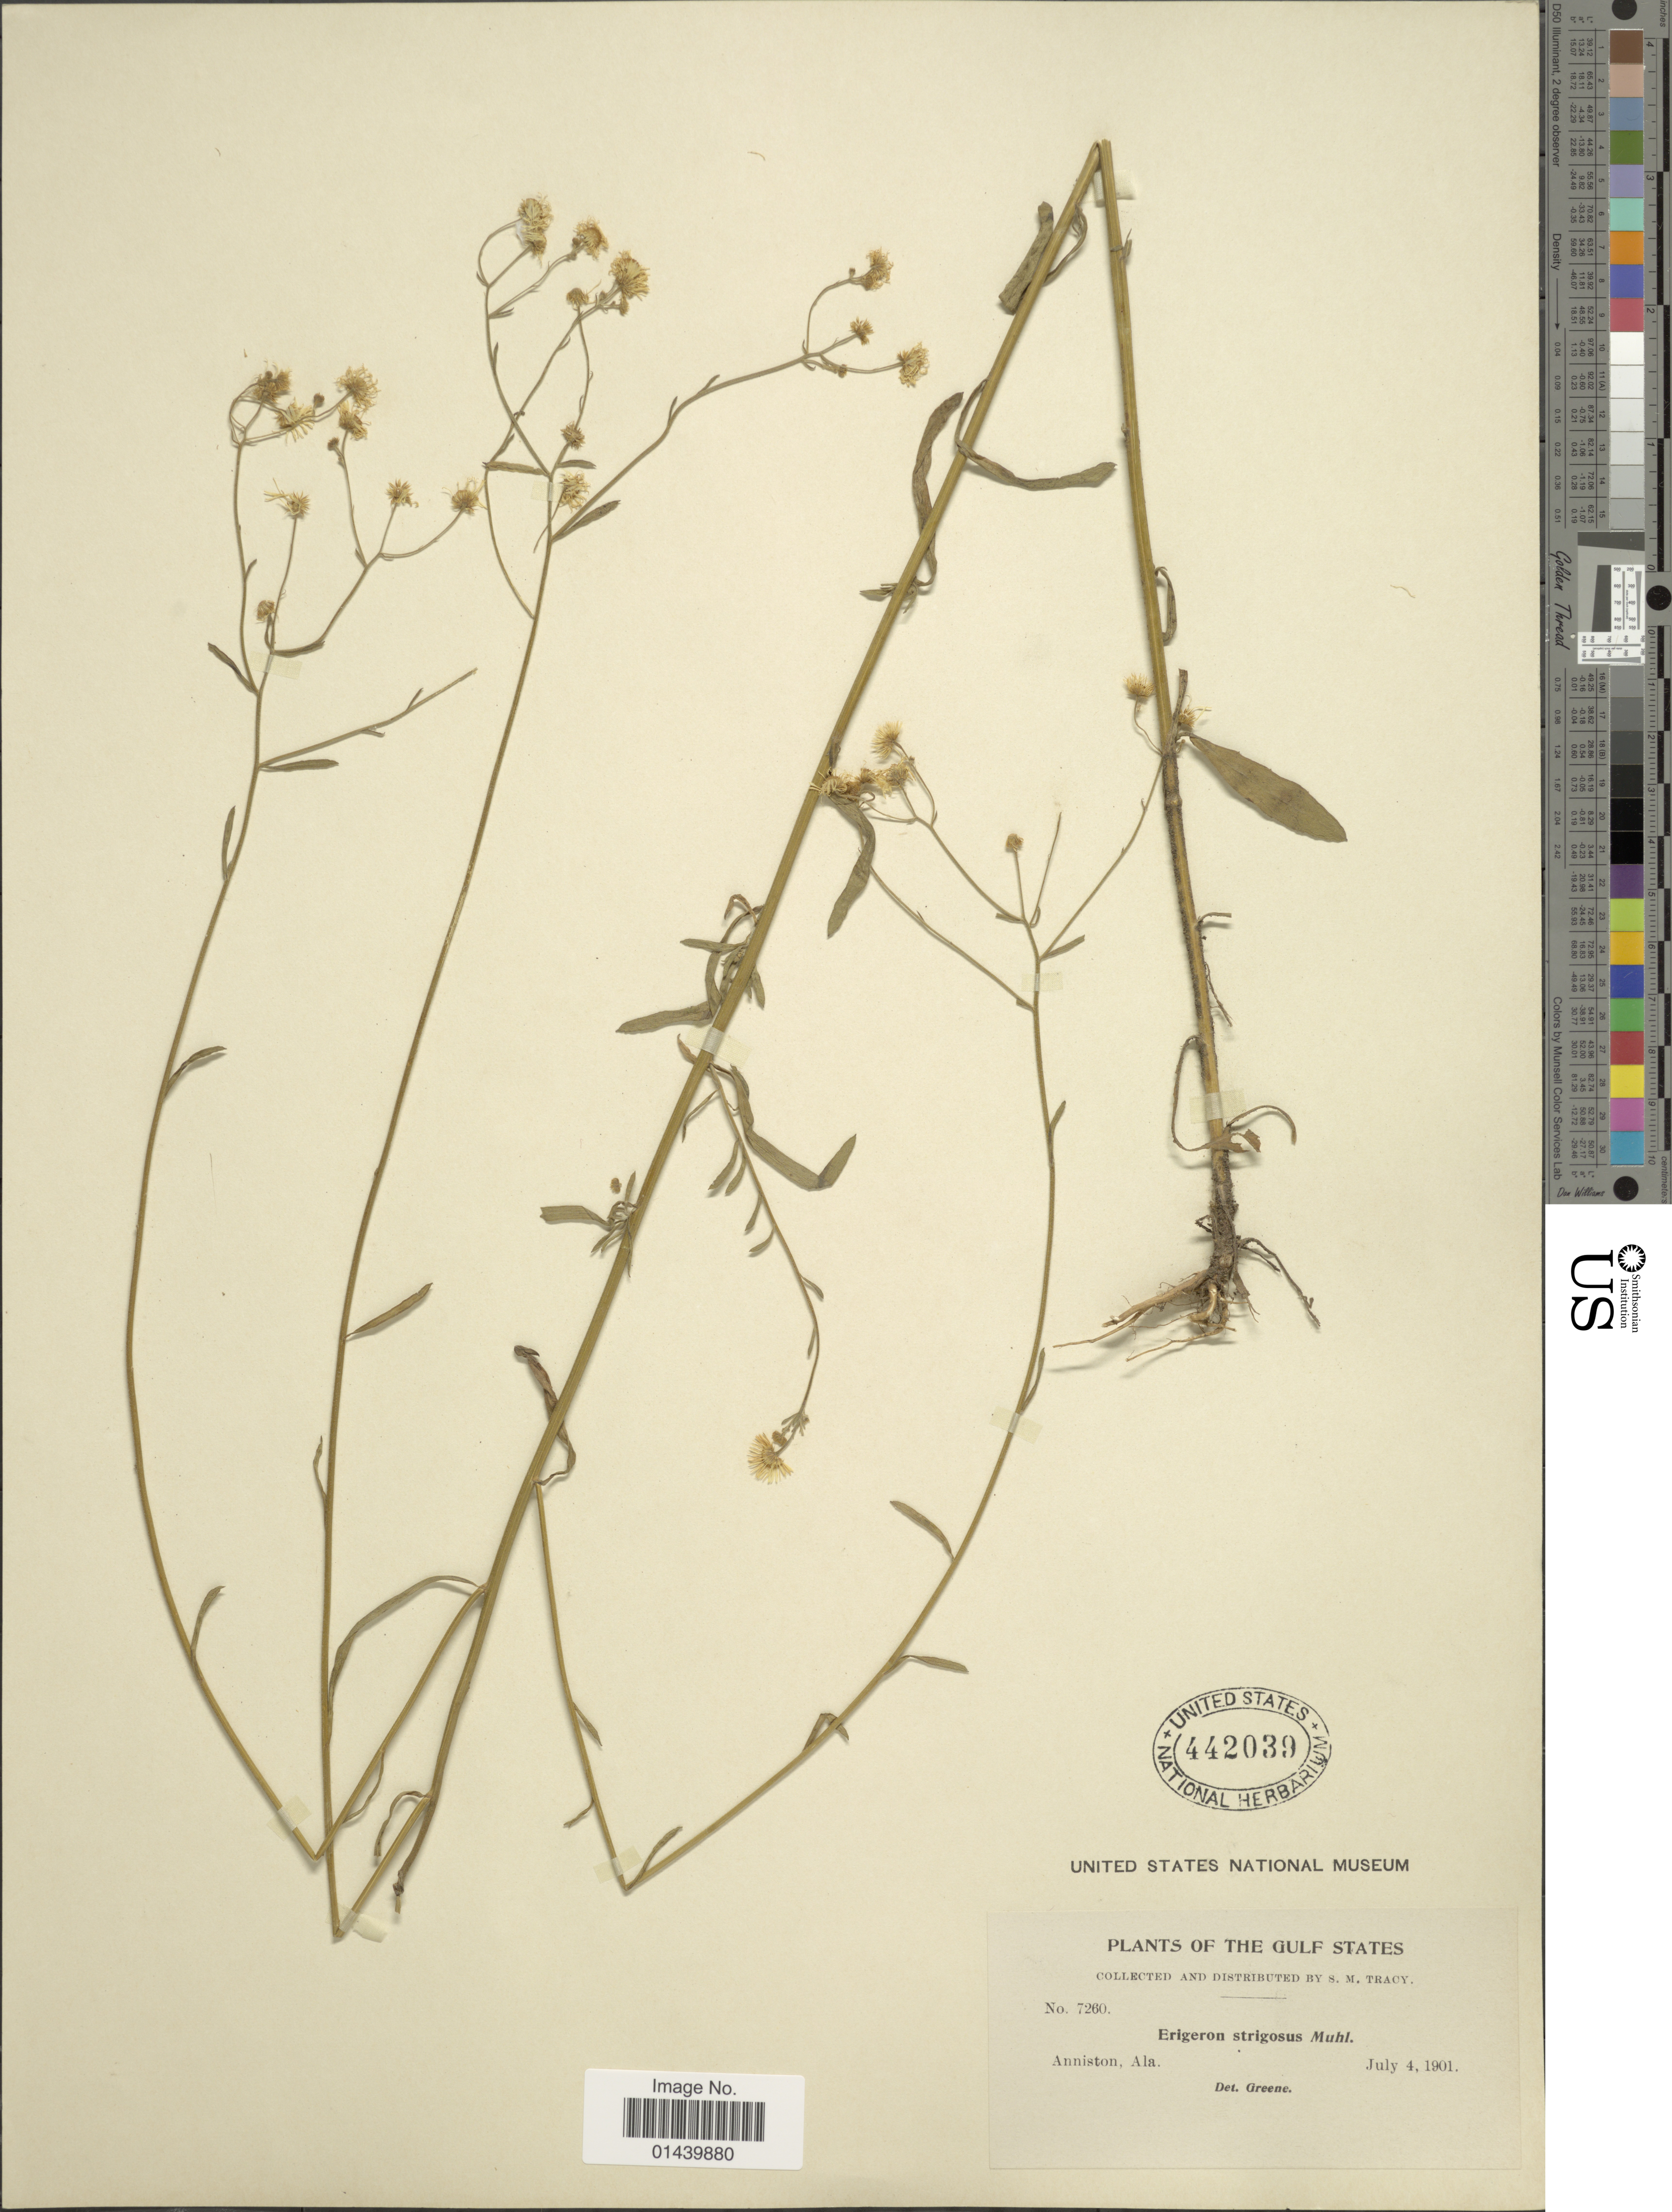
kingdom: Plantae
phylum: Tracheophyta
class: Magnoliopsida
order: Asterales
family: Asteraceae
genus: Erigeron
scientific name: Erigeron strigosus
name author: Muhl. ex Willd.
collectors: S. Stracy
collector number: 7260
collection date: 1901-07-04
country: United States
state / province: Alabama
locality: The Gulf States. Anniston, Ala.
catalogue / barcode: US 442039